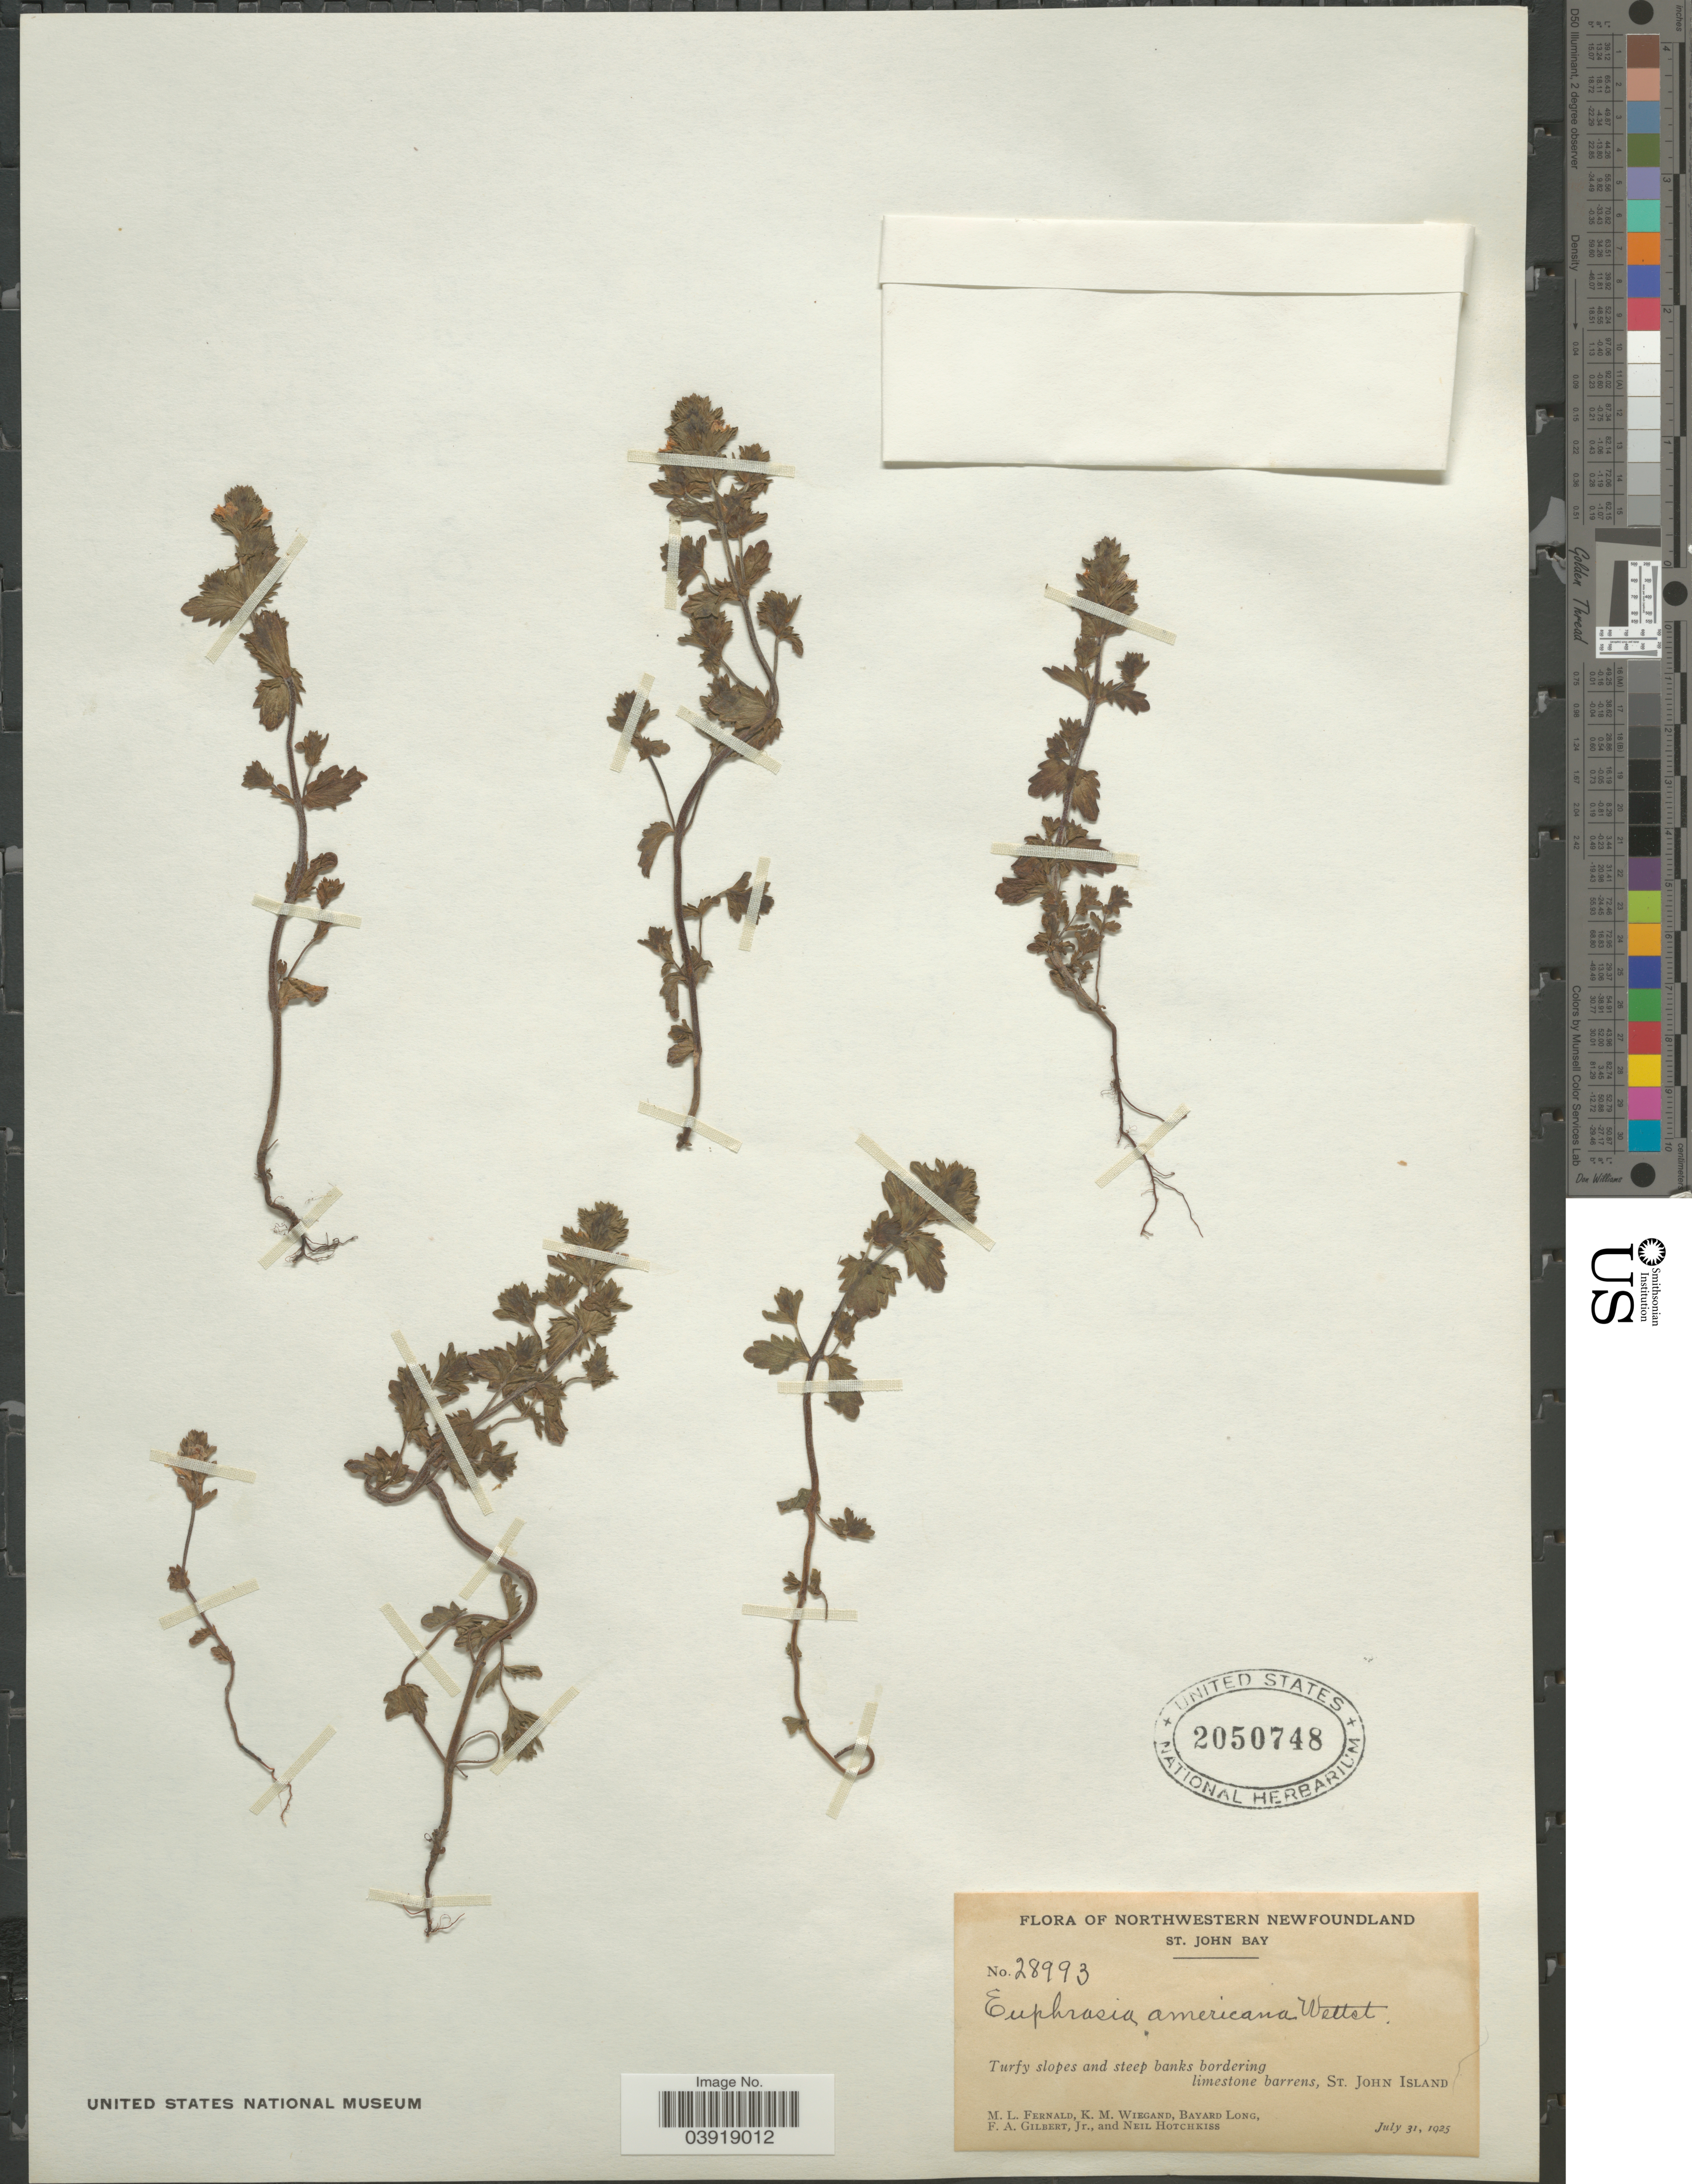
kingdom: Plantae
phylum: Tracheophyta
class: Magnoliopsida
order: Lamiales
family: Orobanchaceae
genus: Euphrasia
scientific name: Euphrasia americana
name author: Wettst.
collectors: M. L. Fernald, K. M. Wiegand, B. Long, F. A. Gilbert & N. Hotchkiss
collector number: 28993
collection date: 1925-07-31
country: Canada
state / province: Newfoundland and Labrador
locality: Northwestern Newfoundland. St. John Bay. St. John Island.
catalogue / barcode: US 2050748